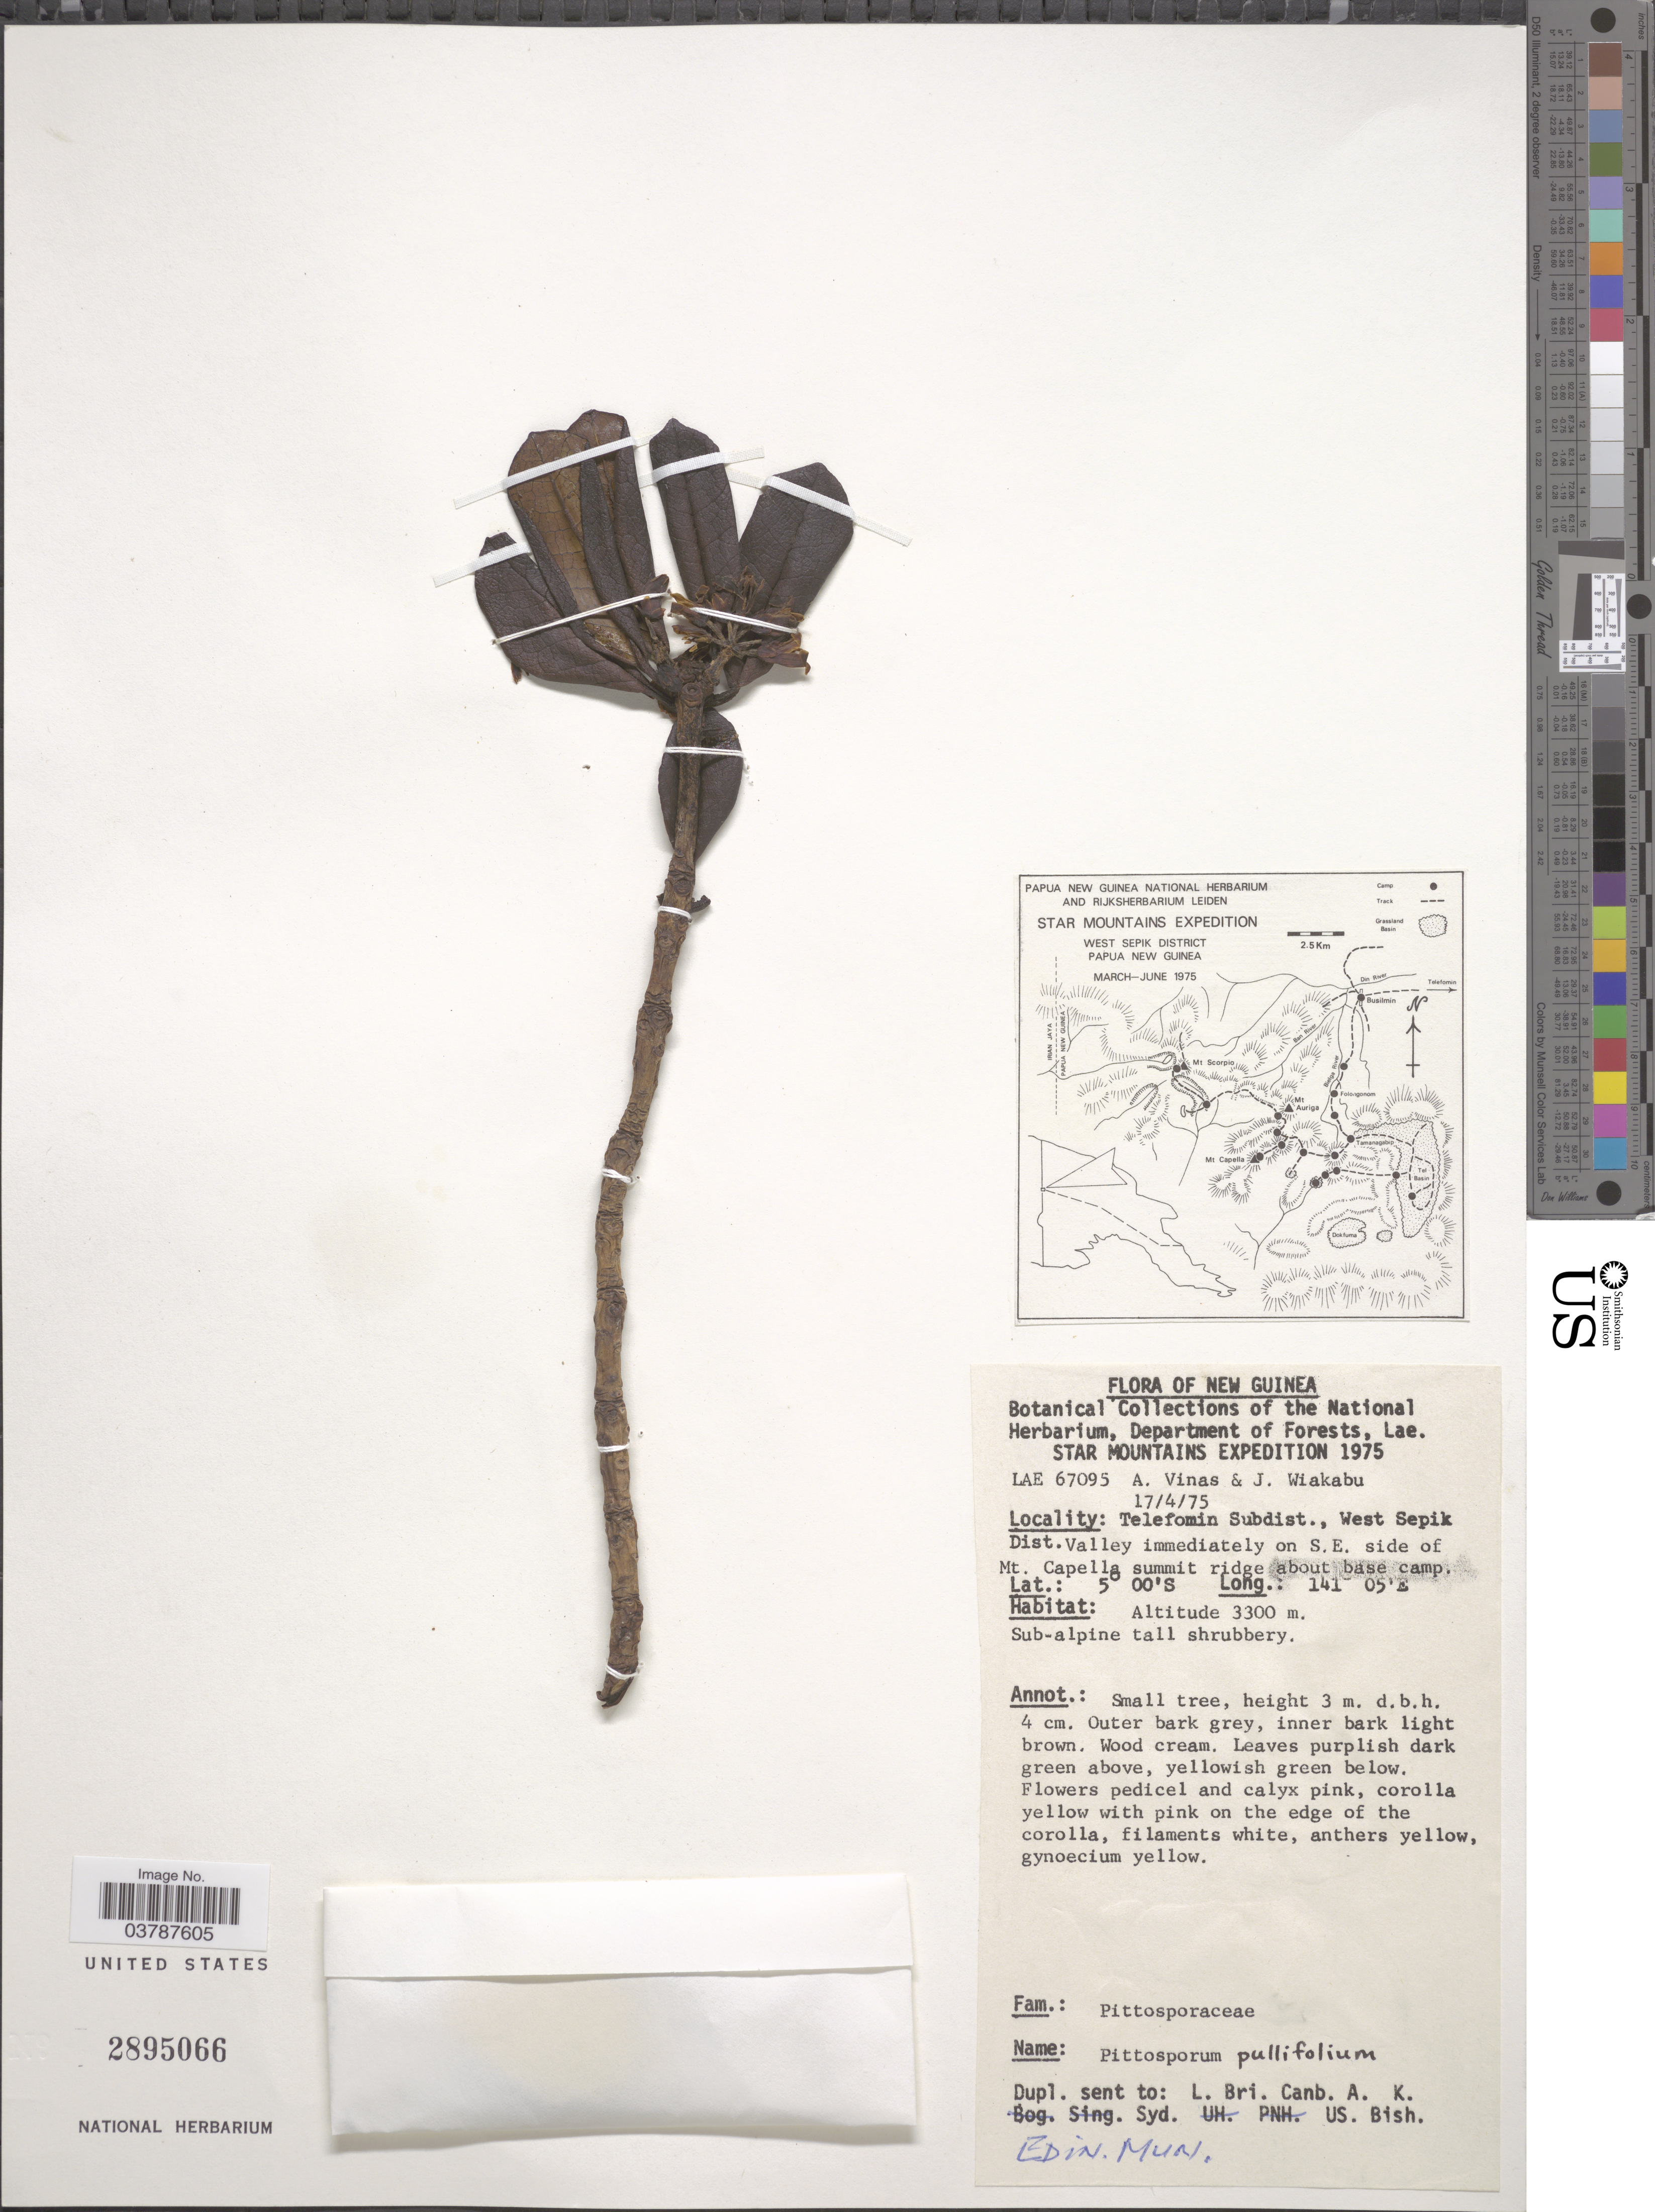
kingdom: Plantae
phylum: Tracheophyta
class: Magnoliopsida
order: Apiales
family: Pittosporaceae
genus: Pittosporum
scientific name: Pittosporum pullifolium subsp. pullifolium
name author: Burkill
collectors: A. Vinas & J. Wiakabu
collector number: LAE 67095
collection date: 1975-04-17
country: Papua New Guinea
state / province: Sandaun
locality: New Guinea. Telefomin Subdist., West Sepik. Distr. valley immediately on S.E. side of Mt. Capella summit ridge about base camp.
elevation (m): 3300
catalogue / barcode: US 2895066